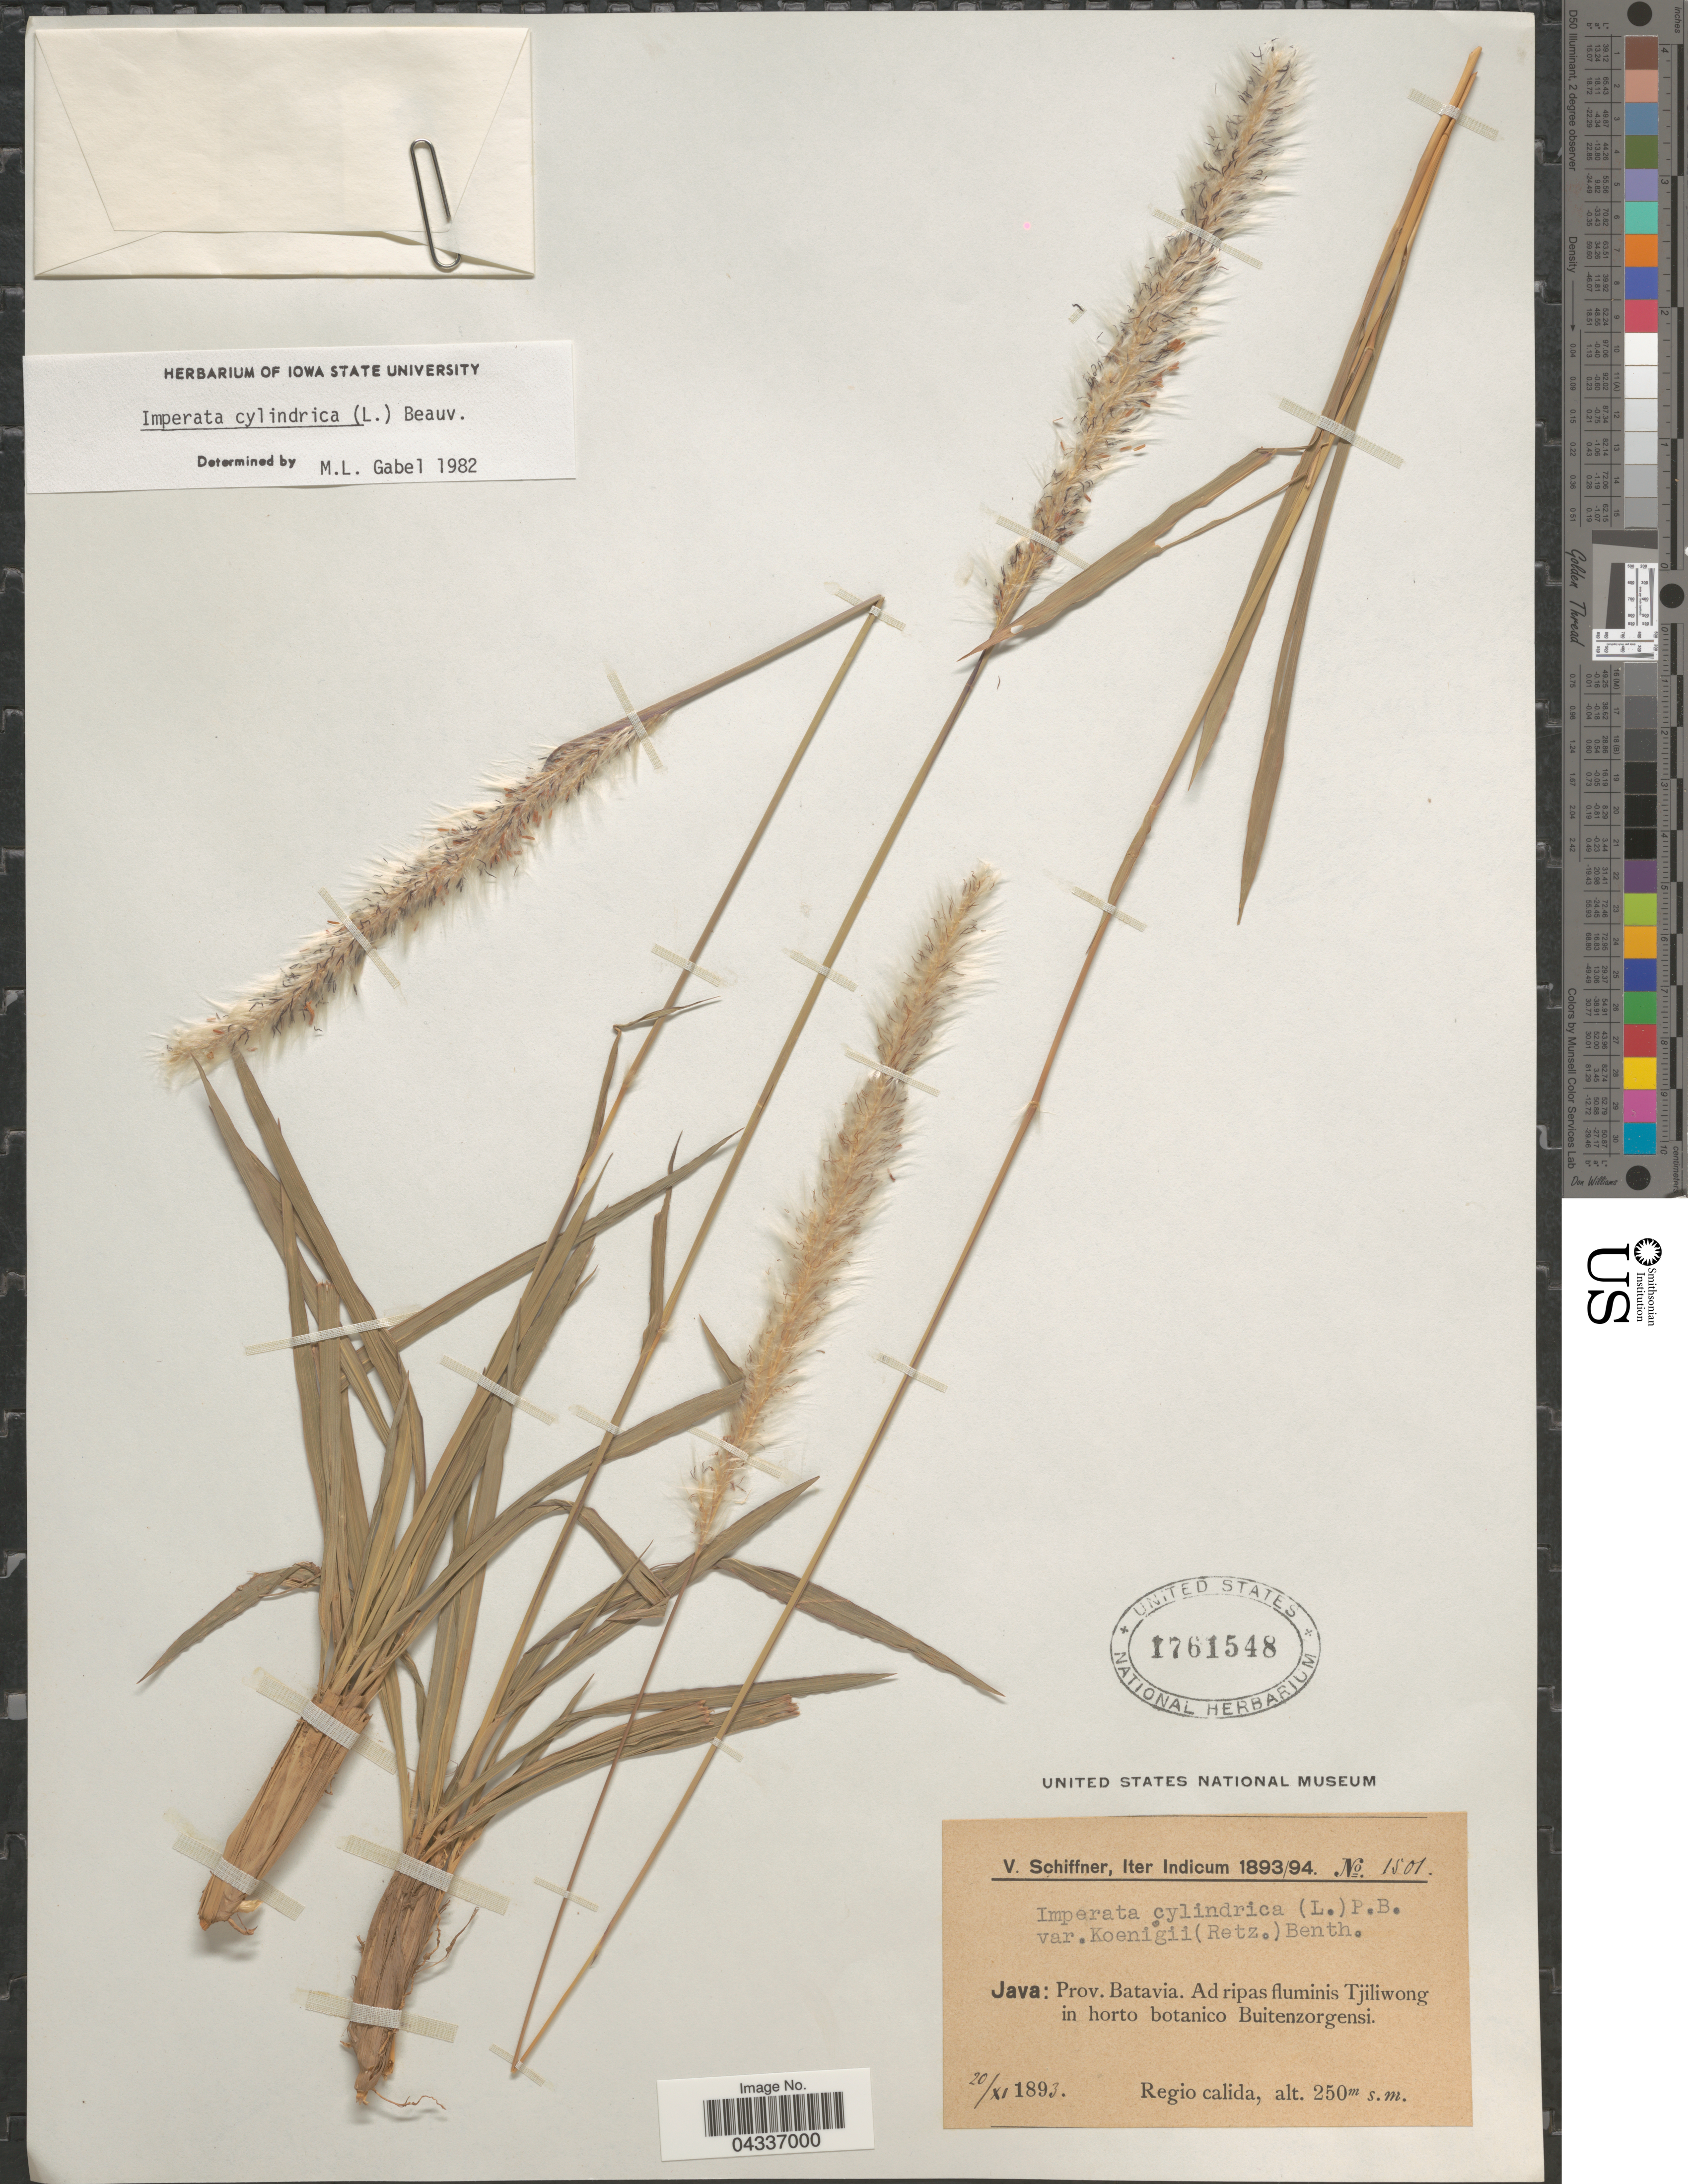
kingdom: Plantae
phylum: Tracheophyta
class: Liliopsida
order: Poales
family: Poaceae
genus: Imperata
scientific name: Imperata cylindrica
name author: (L.) P. Beauv.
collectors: V. Schiffner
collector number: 1501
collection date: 1893-11-20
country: Indonesia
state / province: Java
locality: Iter Indicum 1893/94. Prov. Batavia. Ad ripas fluminis Tjiliwong in horto botanico Buitenzorgensi. Regio calida.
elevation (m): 250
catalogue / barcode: US 1761548